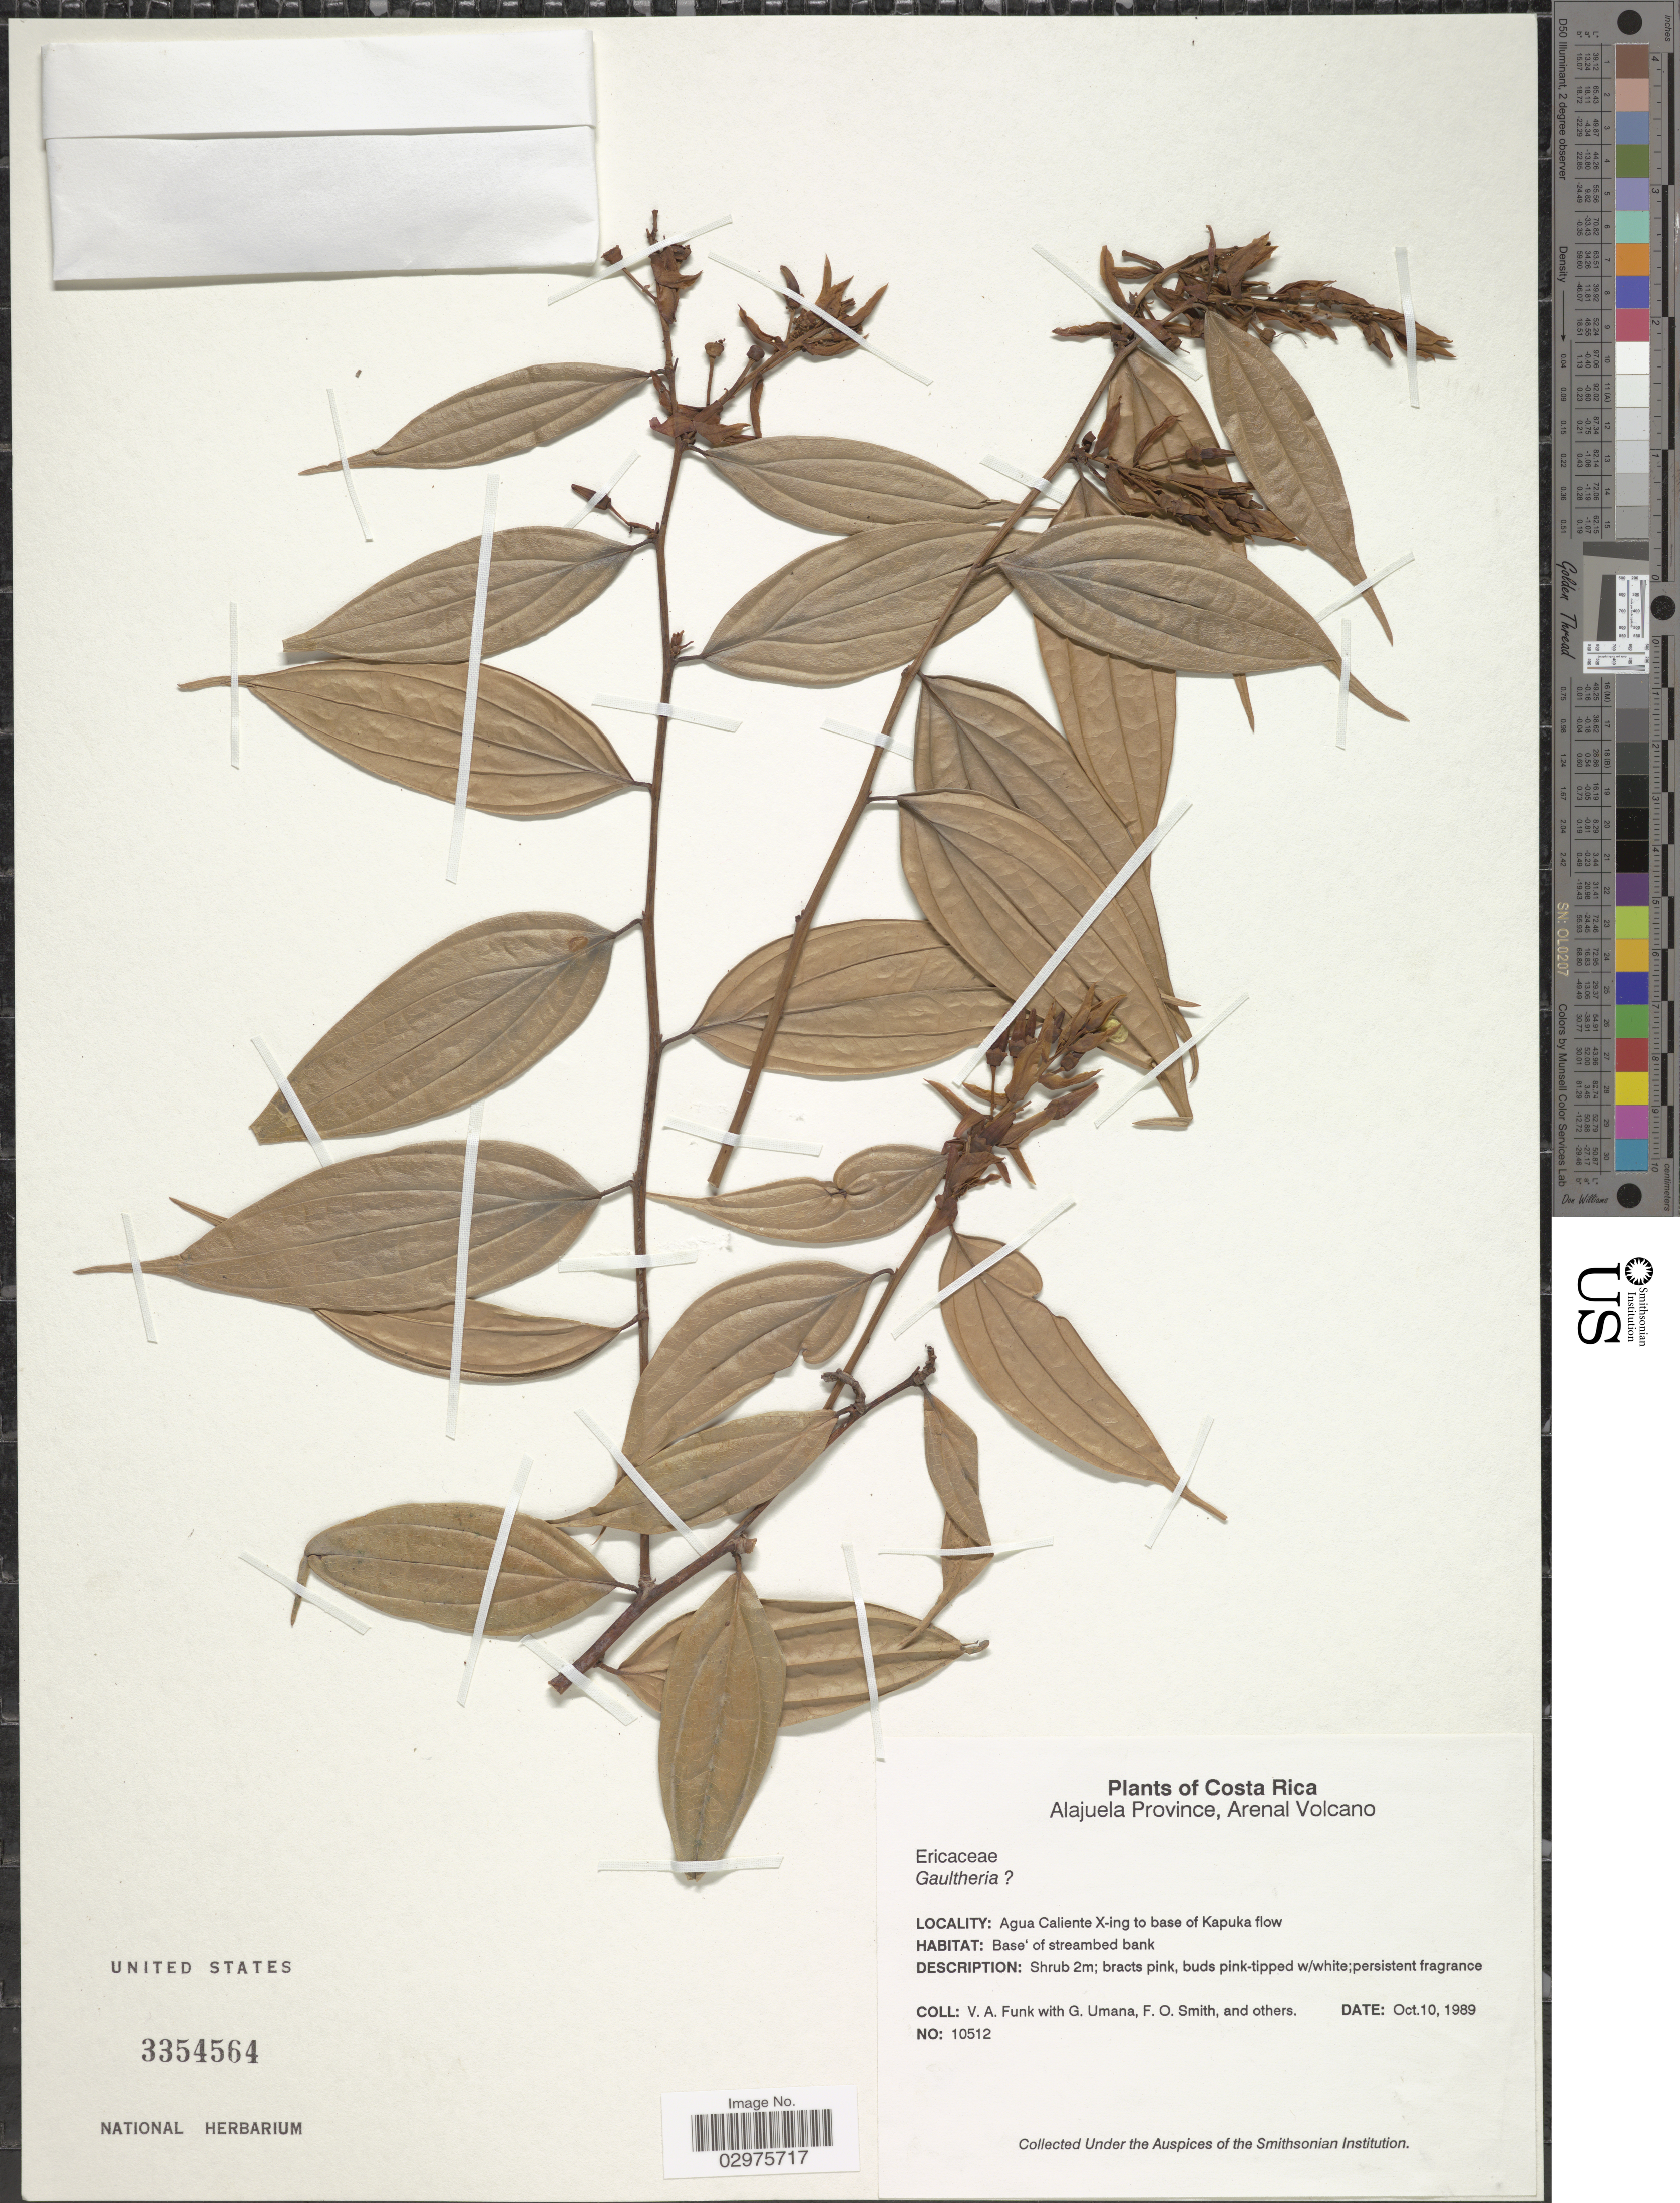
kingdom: Plantae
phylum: Tracheophyta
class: Magnoliopsida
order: Ericales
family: Ericaceae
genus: Gaultheria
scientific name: Gaultheria sp.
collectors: V. Funk, G. Umana, F. Smith & et al.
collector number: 10512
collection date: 1989-10-10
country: Costa Rica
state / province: Alajuela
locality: Arenal Volcano. Agua Caliente X-ing to base of Kapuka flow.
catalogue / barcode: US 3354564